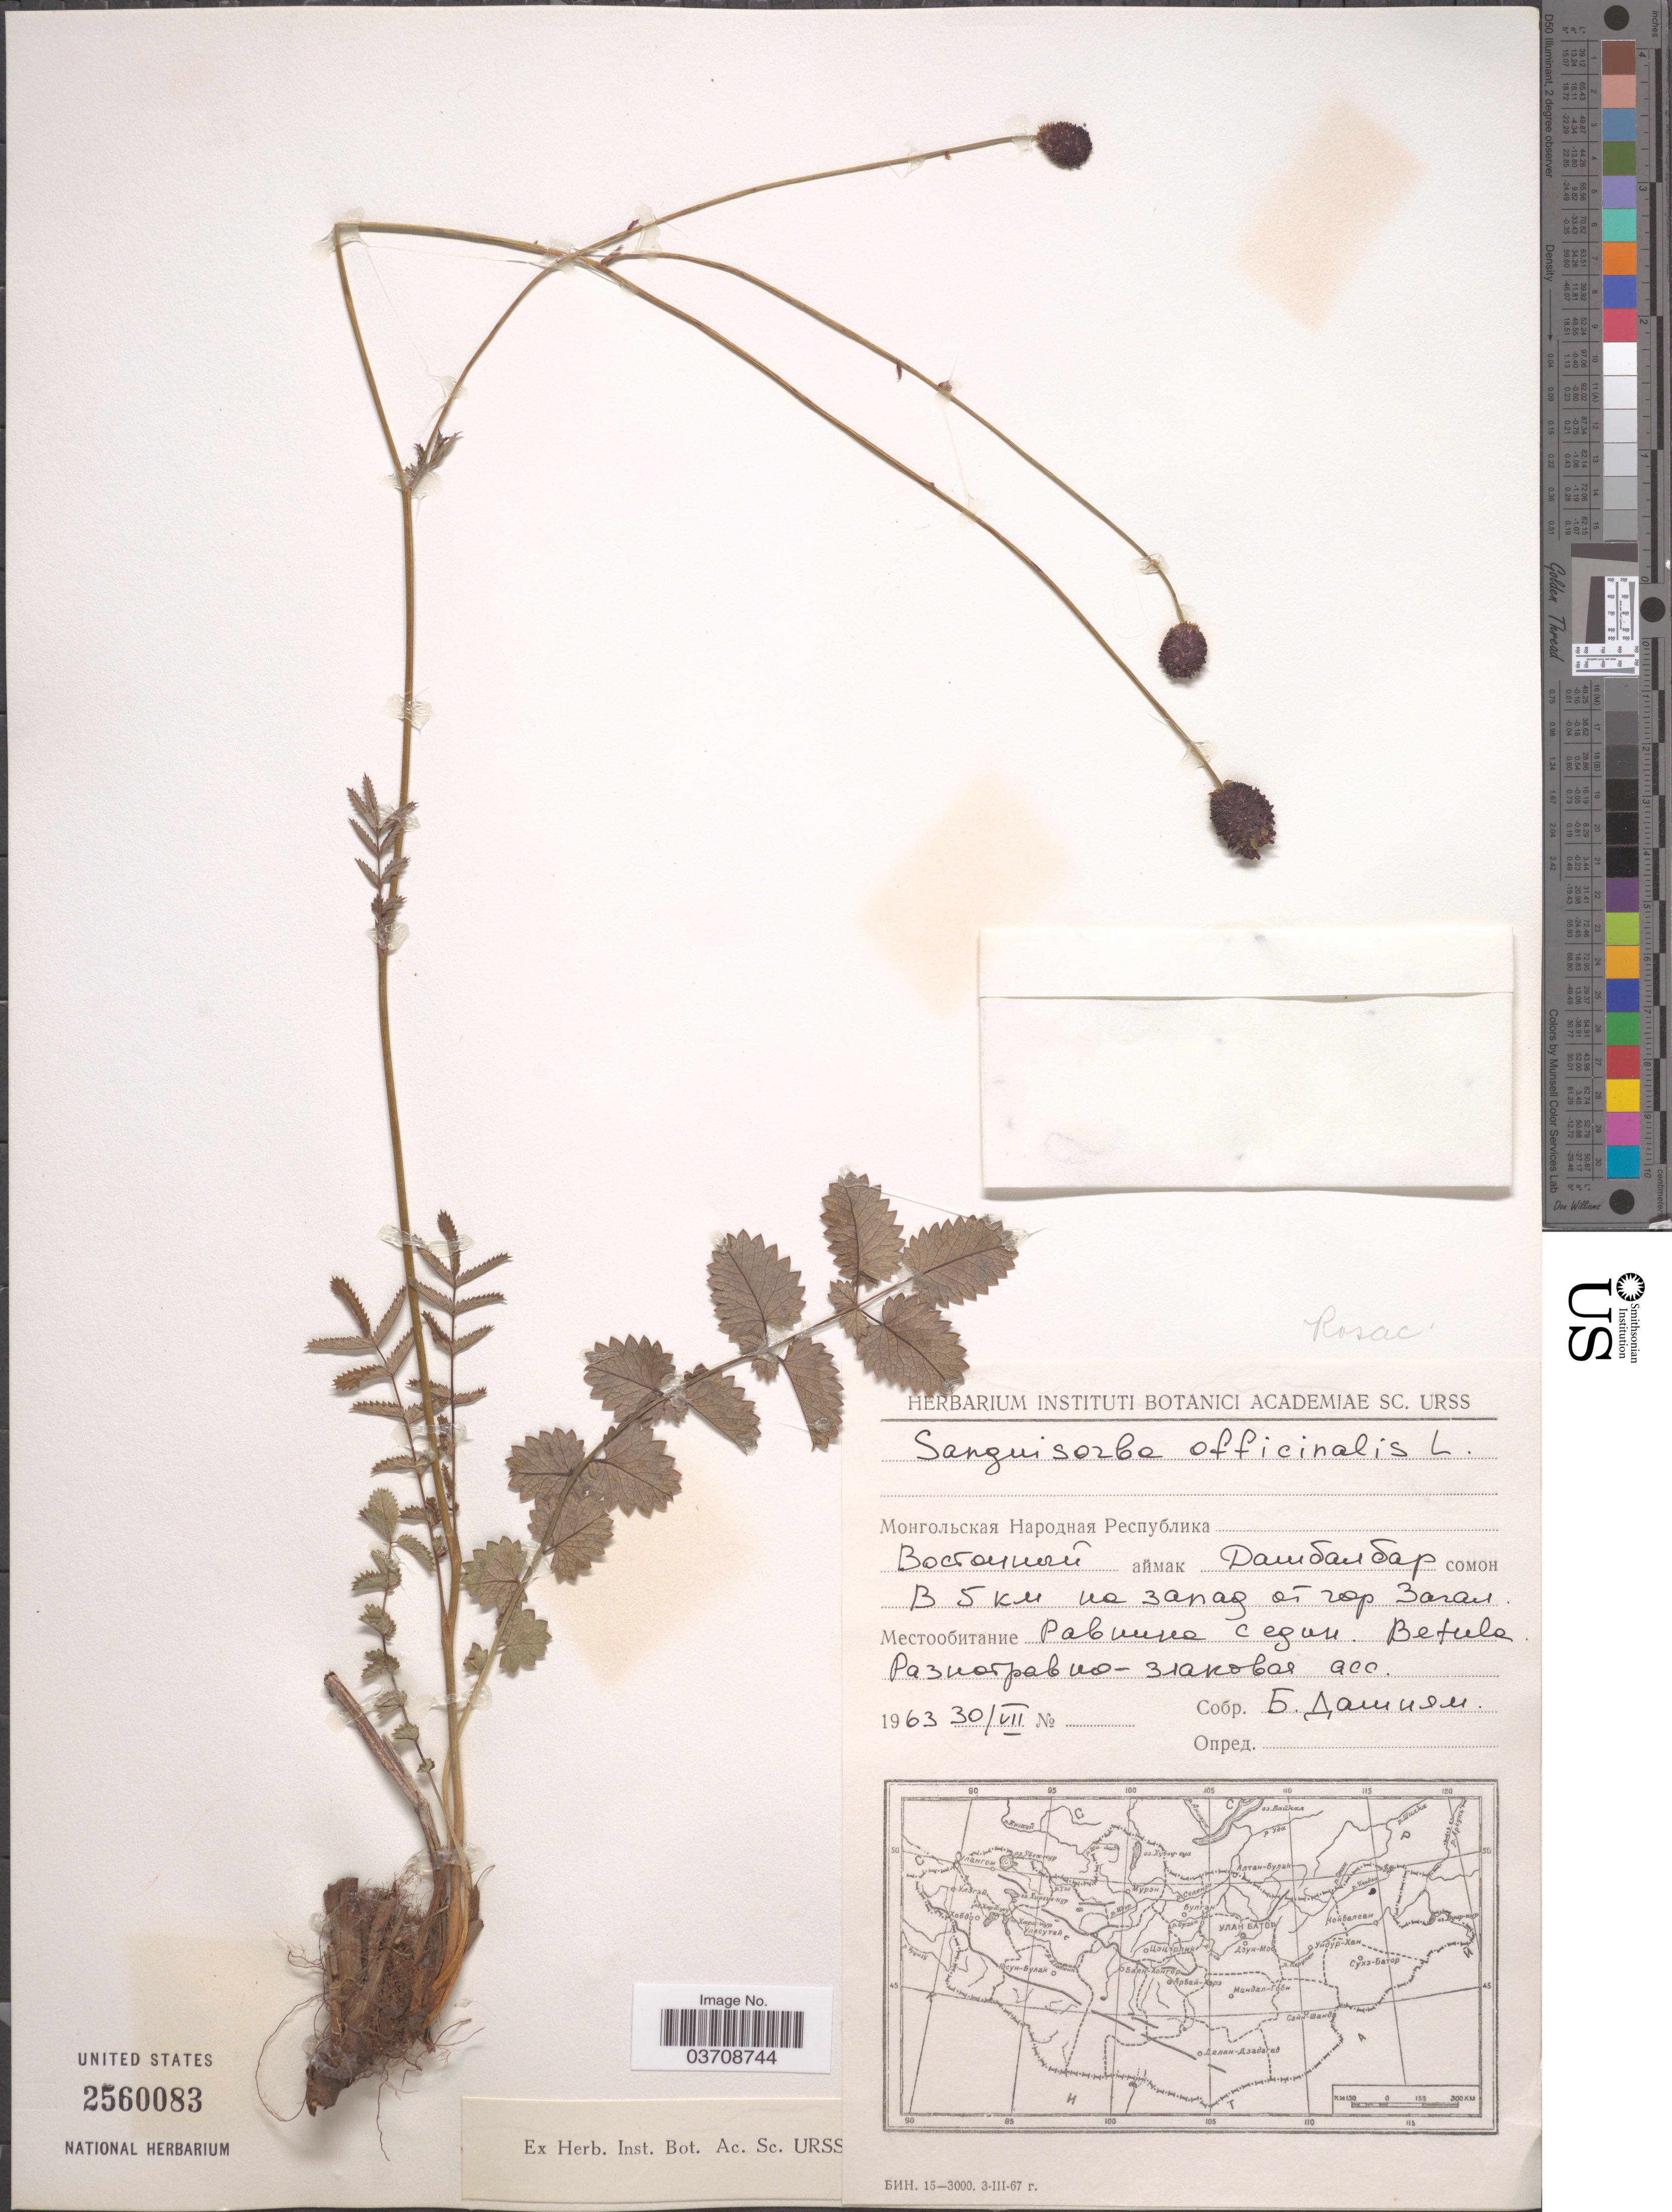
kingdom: Plantae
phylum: Tracheophyta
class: Magnoliopsida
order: Rosales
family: Rosaceae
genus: Sanguisorba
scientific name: Sanguisorba officinalis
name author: L.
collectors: X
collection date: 1963-07-30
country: Mongolia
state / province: Dornod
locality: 5 km W of Zagal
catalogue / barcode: US 2560083